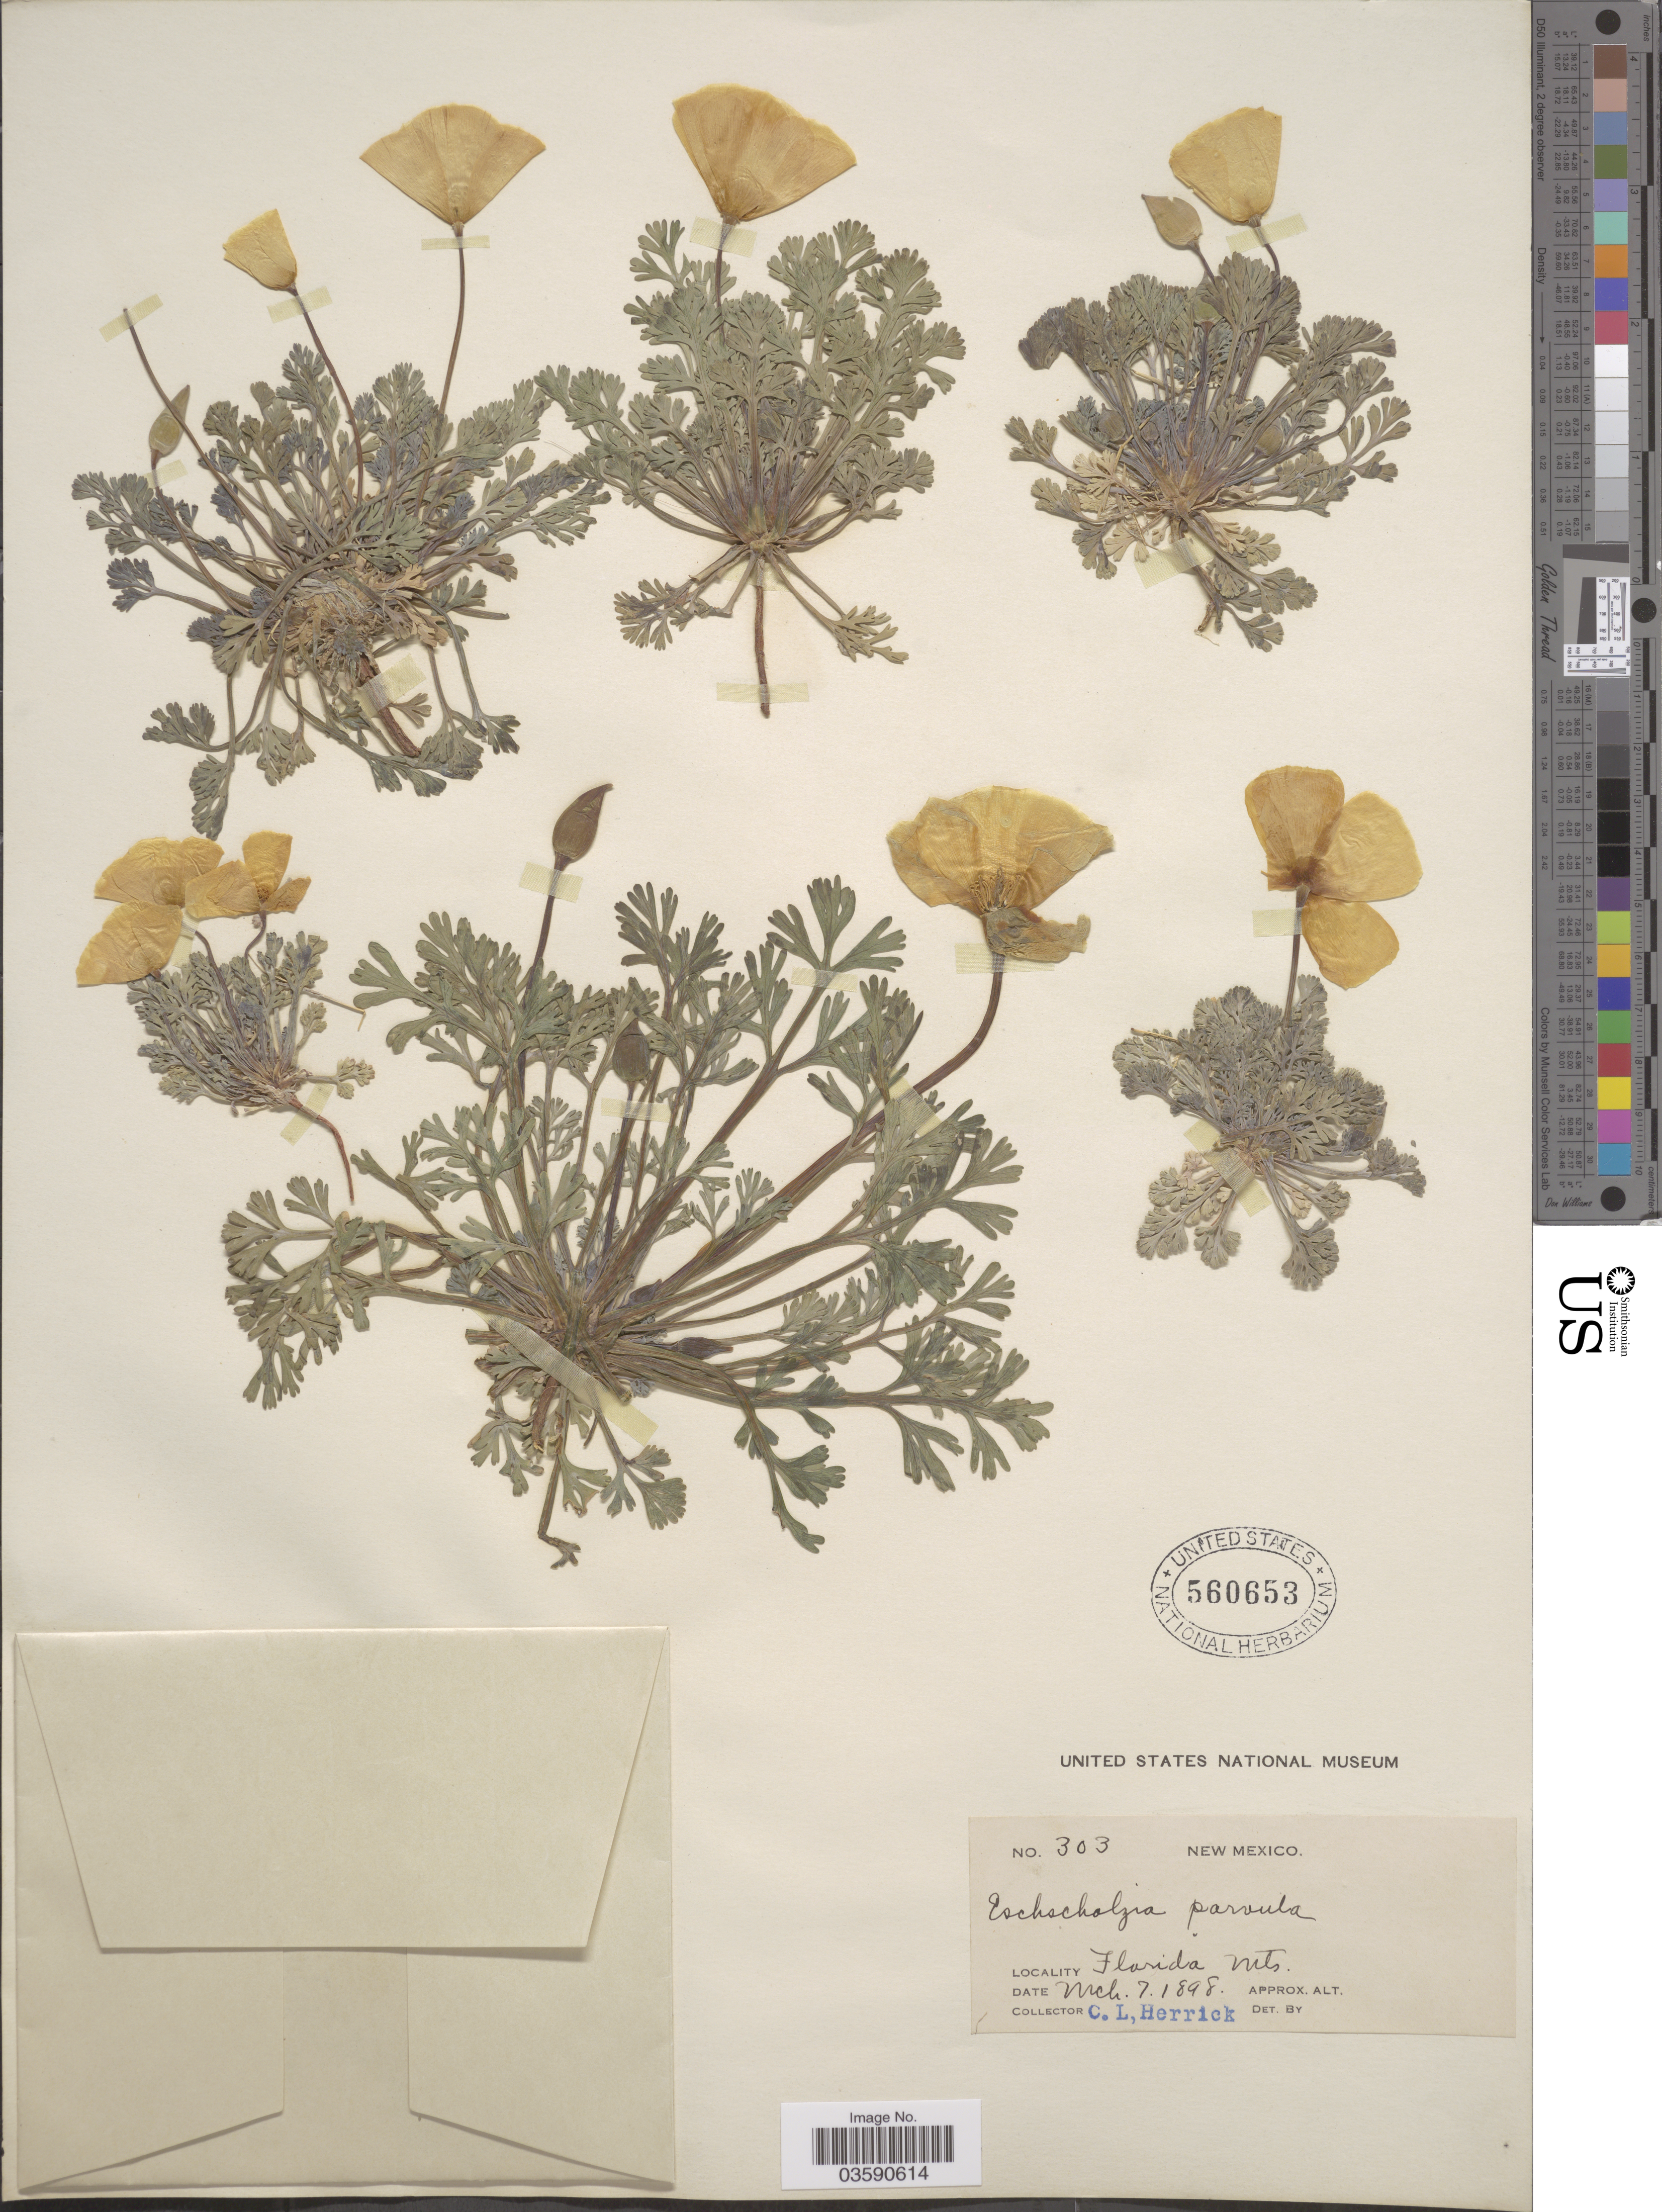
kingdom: Plantae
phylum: Tracheophyta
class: Magnoliopsida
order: Ranunculales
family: Papaveraceae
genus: Eschscholzia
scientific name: Eschscholzia mexicana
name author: Greene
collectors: C. Herrick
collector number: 303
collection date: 1898-03-07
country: United States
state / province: New Mexico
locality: Florida Mts.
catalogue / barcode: US 560653